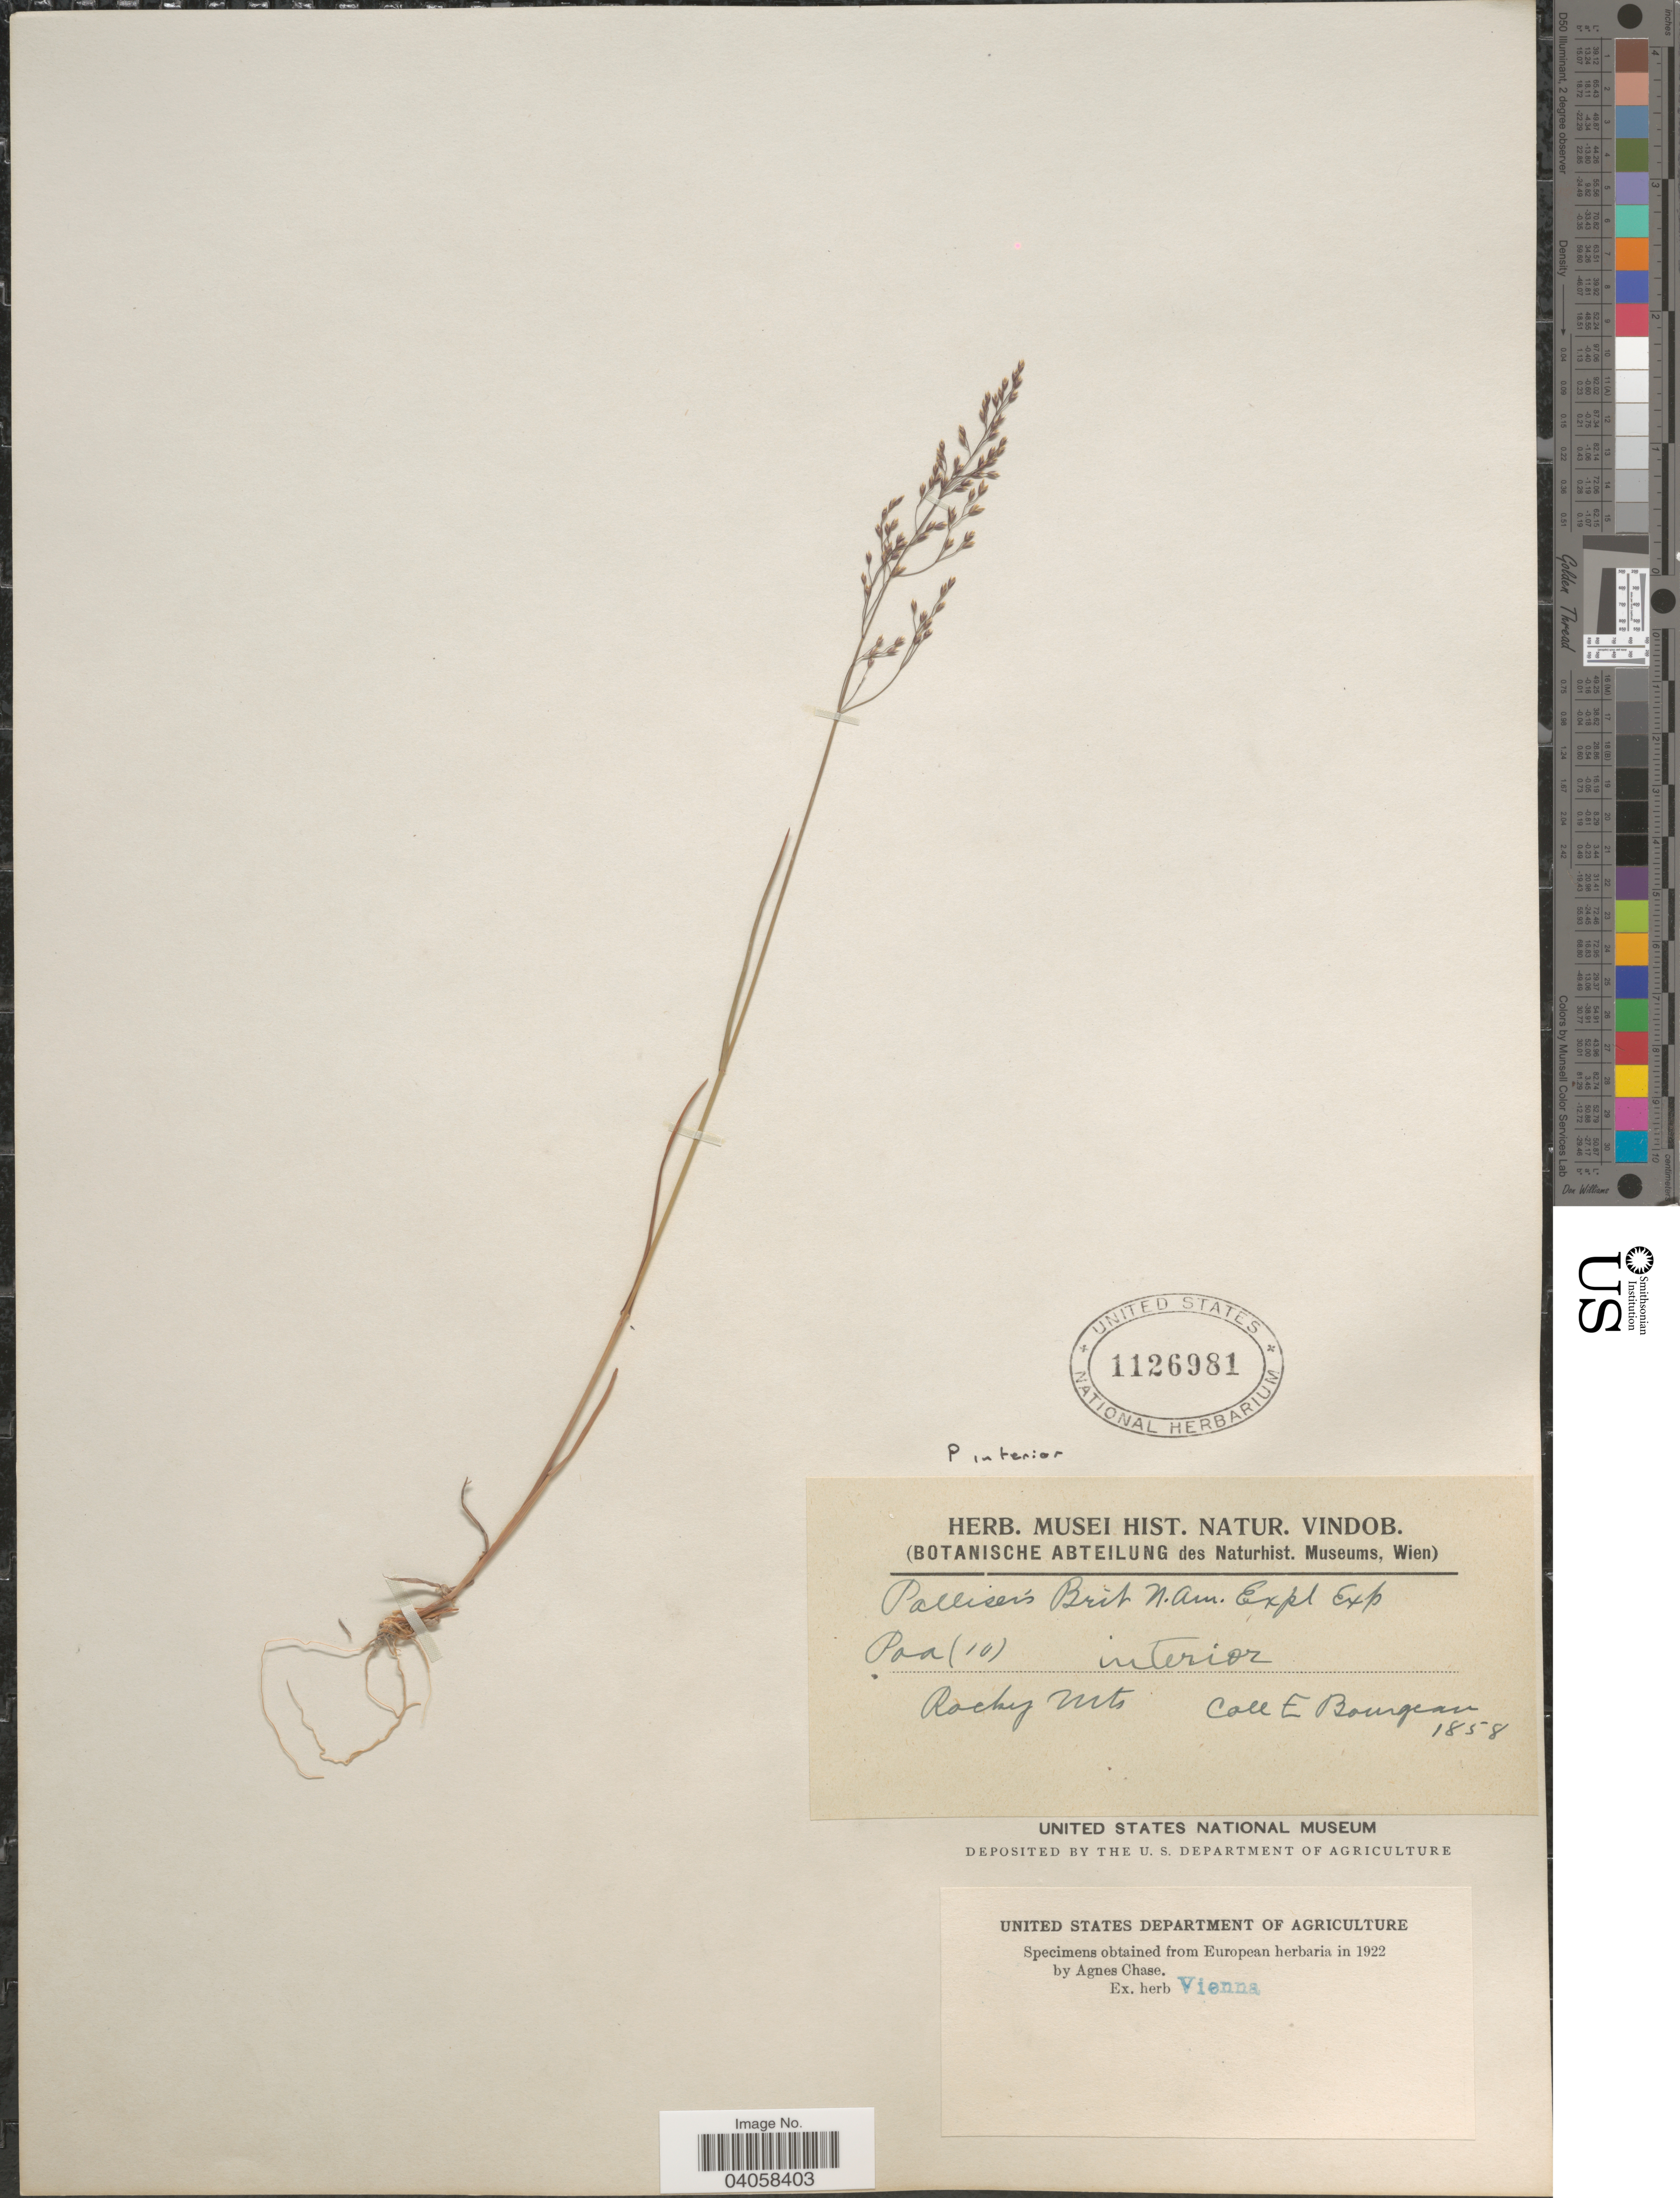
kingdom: Plantae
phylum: Tracheophyta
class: Liliopsida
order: Poales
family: Poaceae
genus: Poa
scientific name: Poa glauca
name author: Vahl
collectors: E. Bourgeau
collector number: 10 ?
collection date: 1858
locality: Rocky Mts.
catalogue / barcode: US 1126981